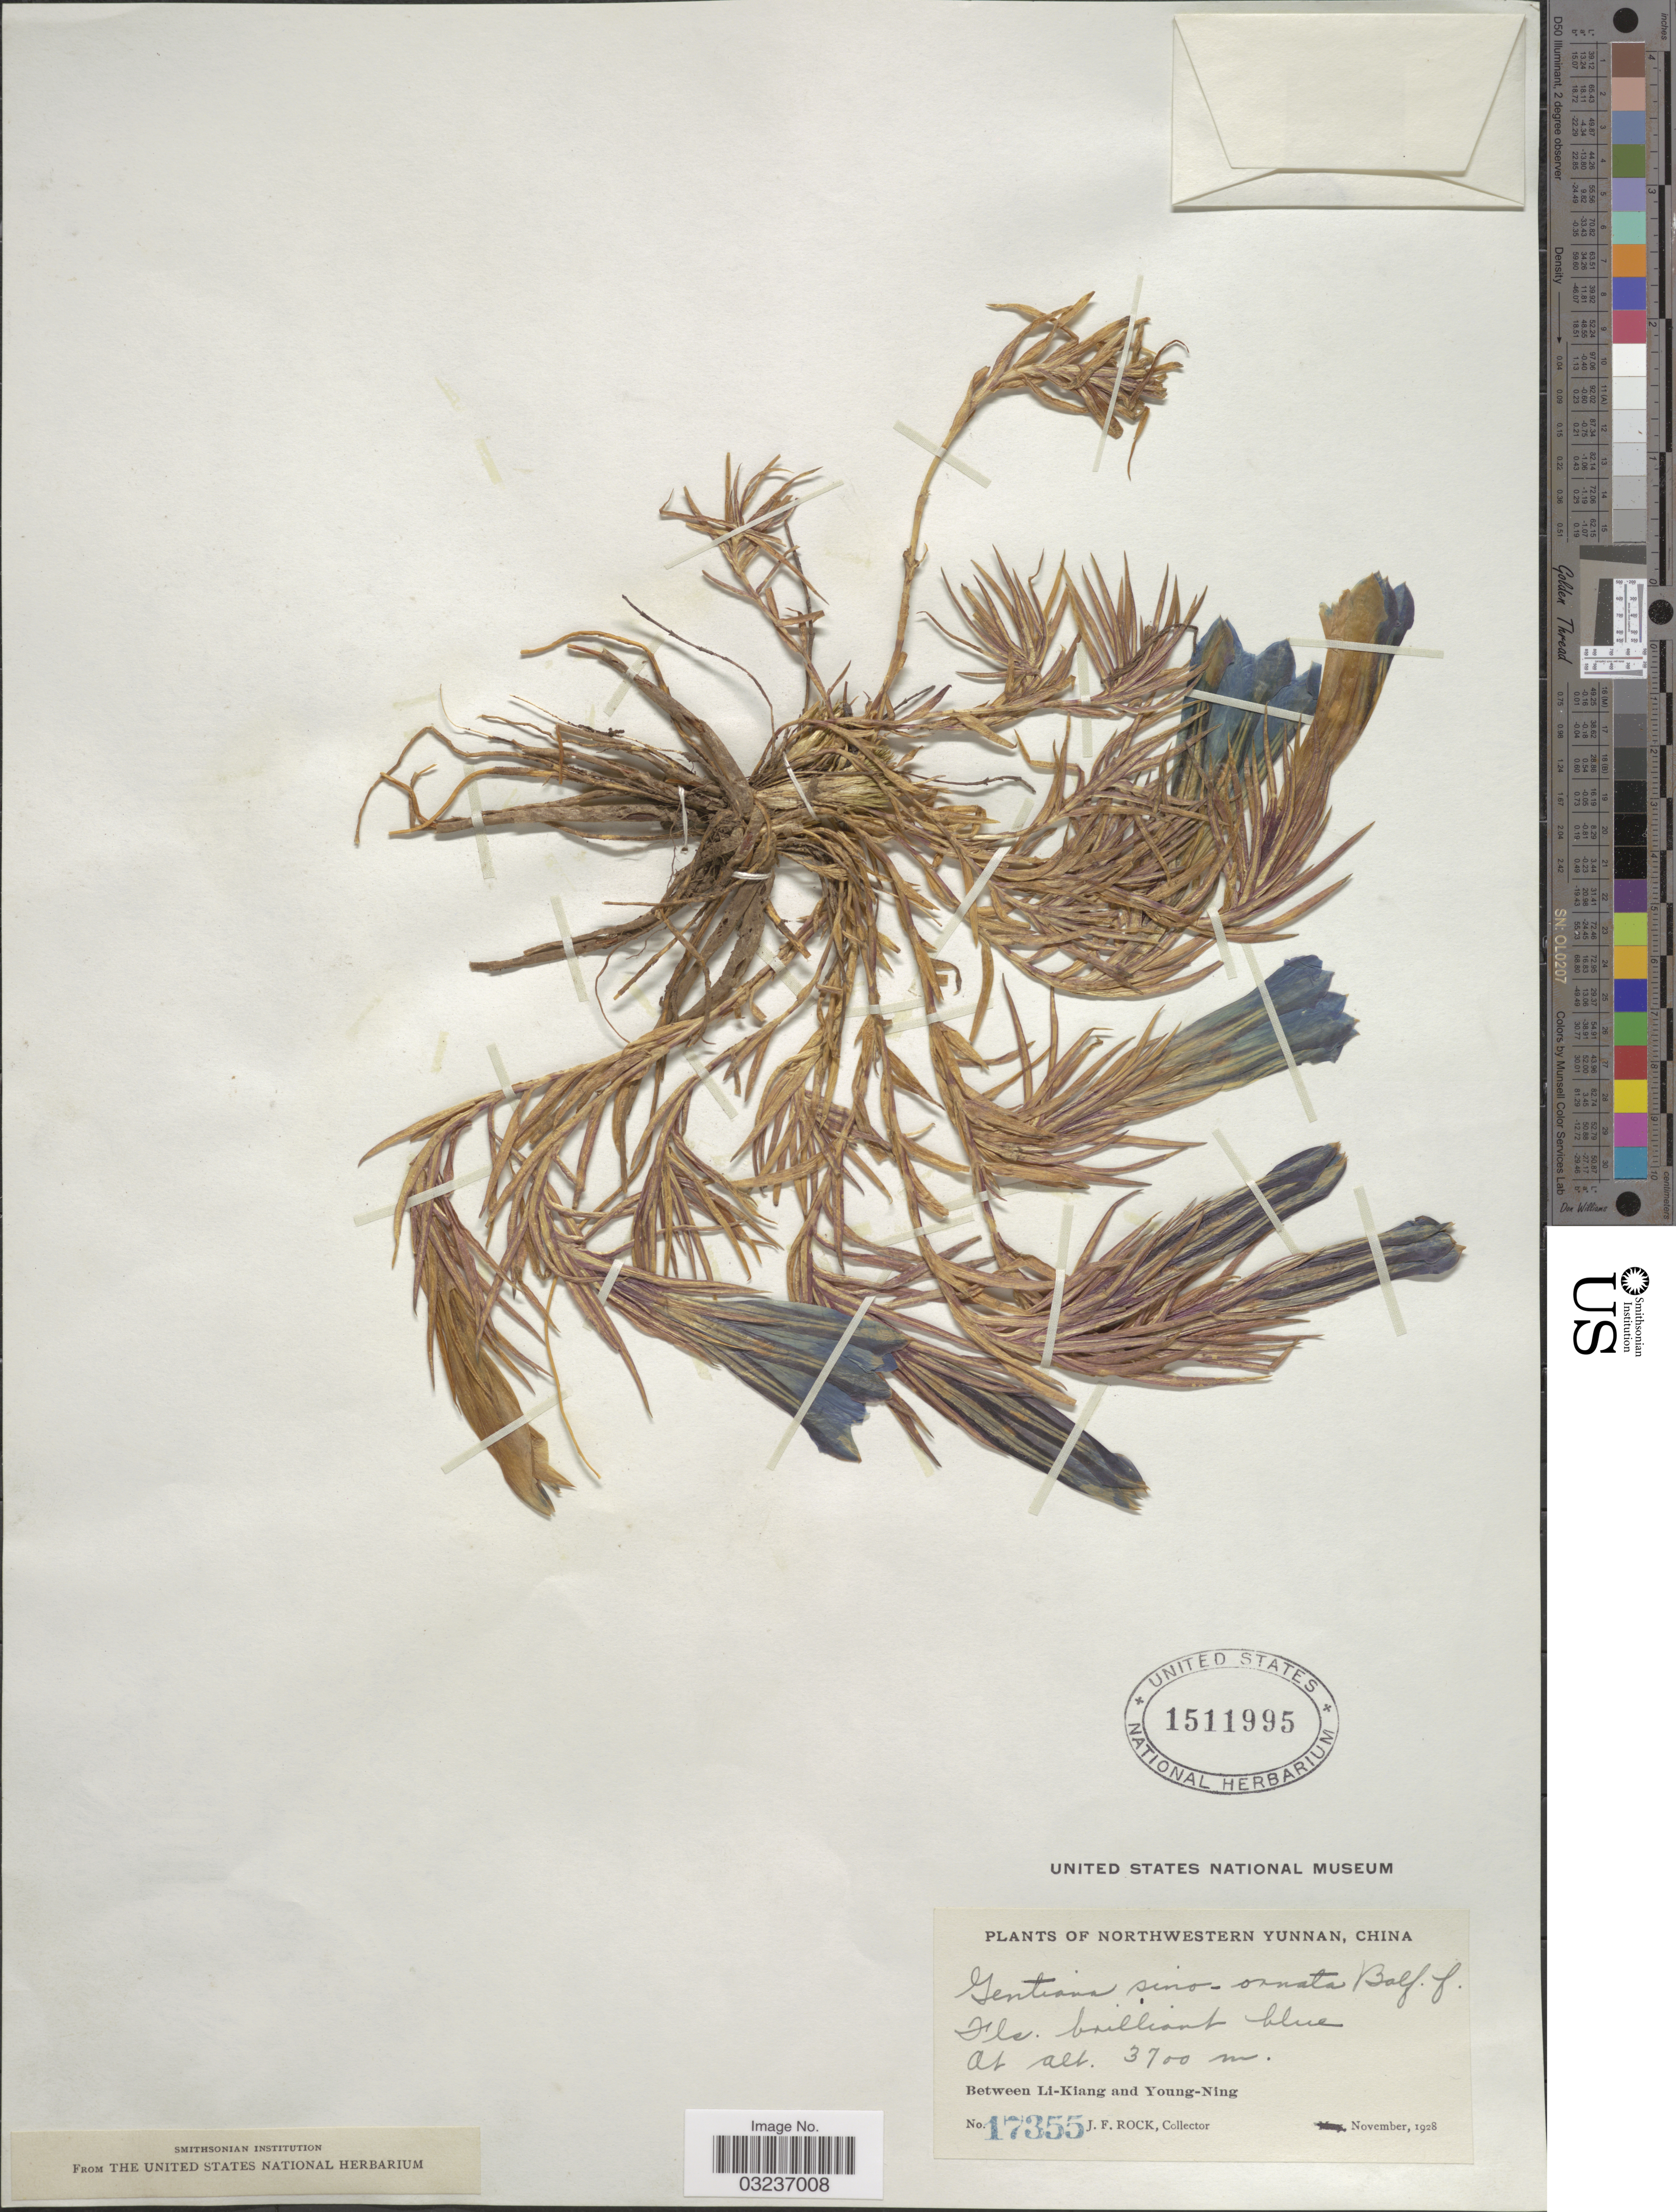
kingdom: Plantae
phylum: Tracheophyta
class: Magnoliopsida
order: Gentianales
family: Gentianaceae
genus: Gentiana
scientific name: Gentiana sino-ornata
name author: Balf. f.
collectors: J. Rock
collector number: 17355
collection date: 1928-11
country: China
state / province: Yunnan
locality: Northwestern Yunnan, China, Between Li-Kiang and Young-Ning.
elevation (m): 3700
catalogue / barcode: US 1511995